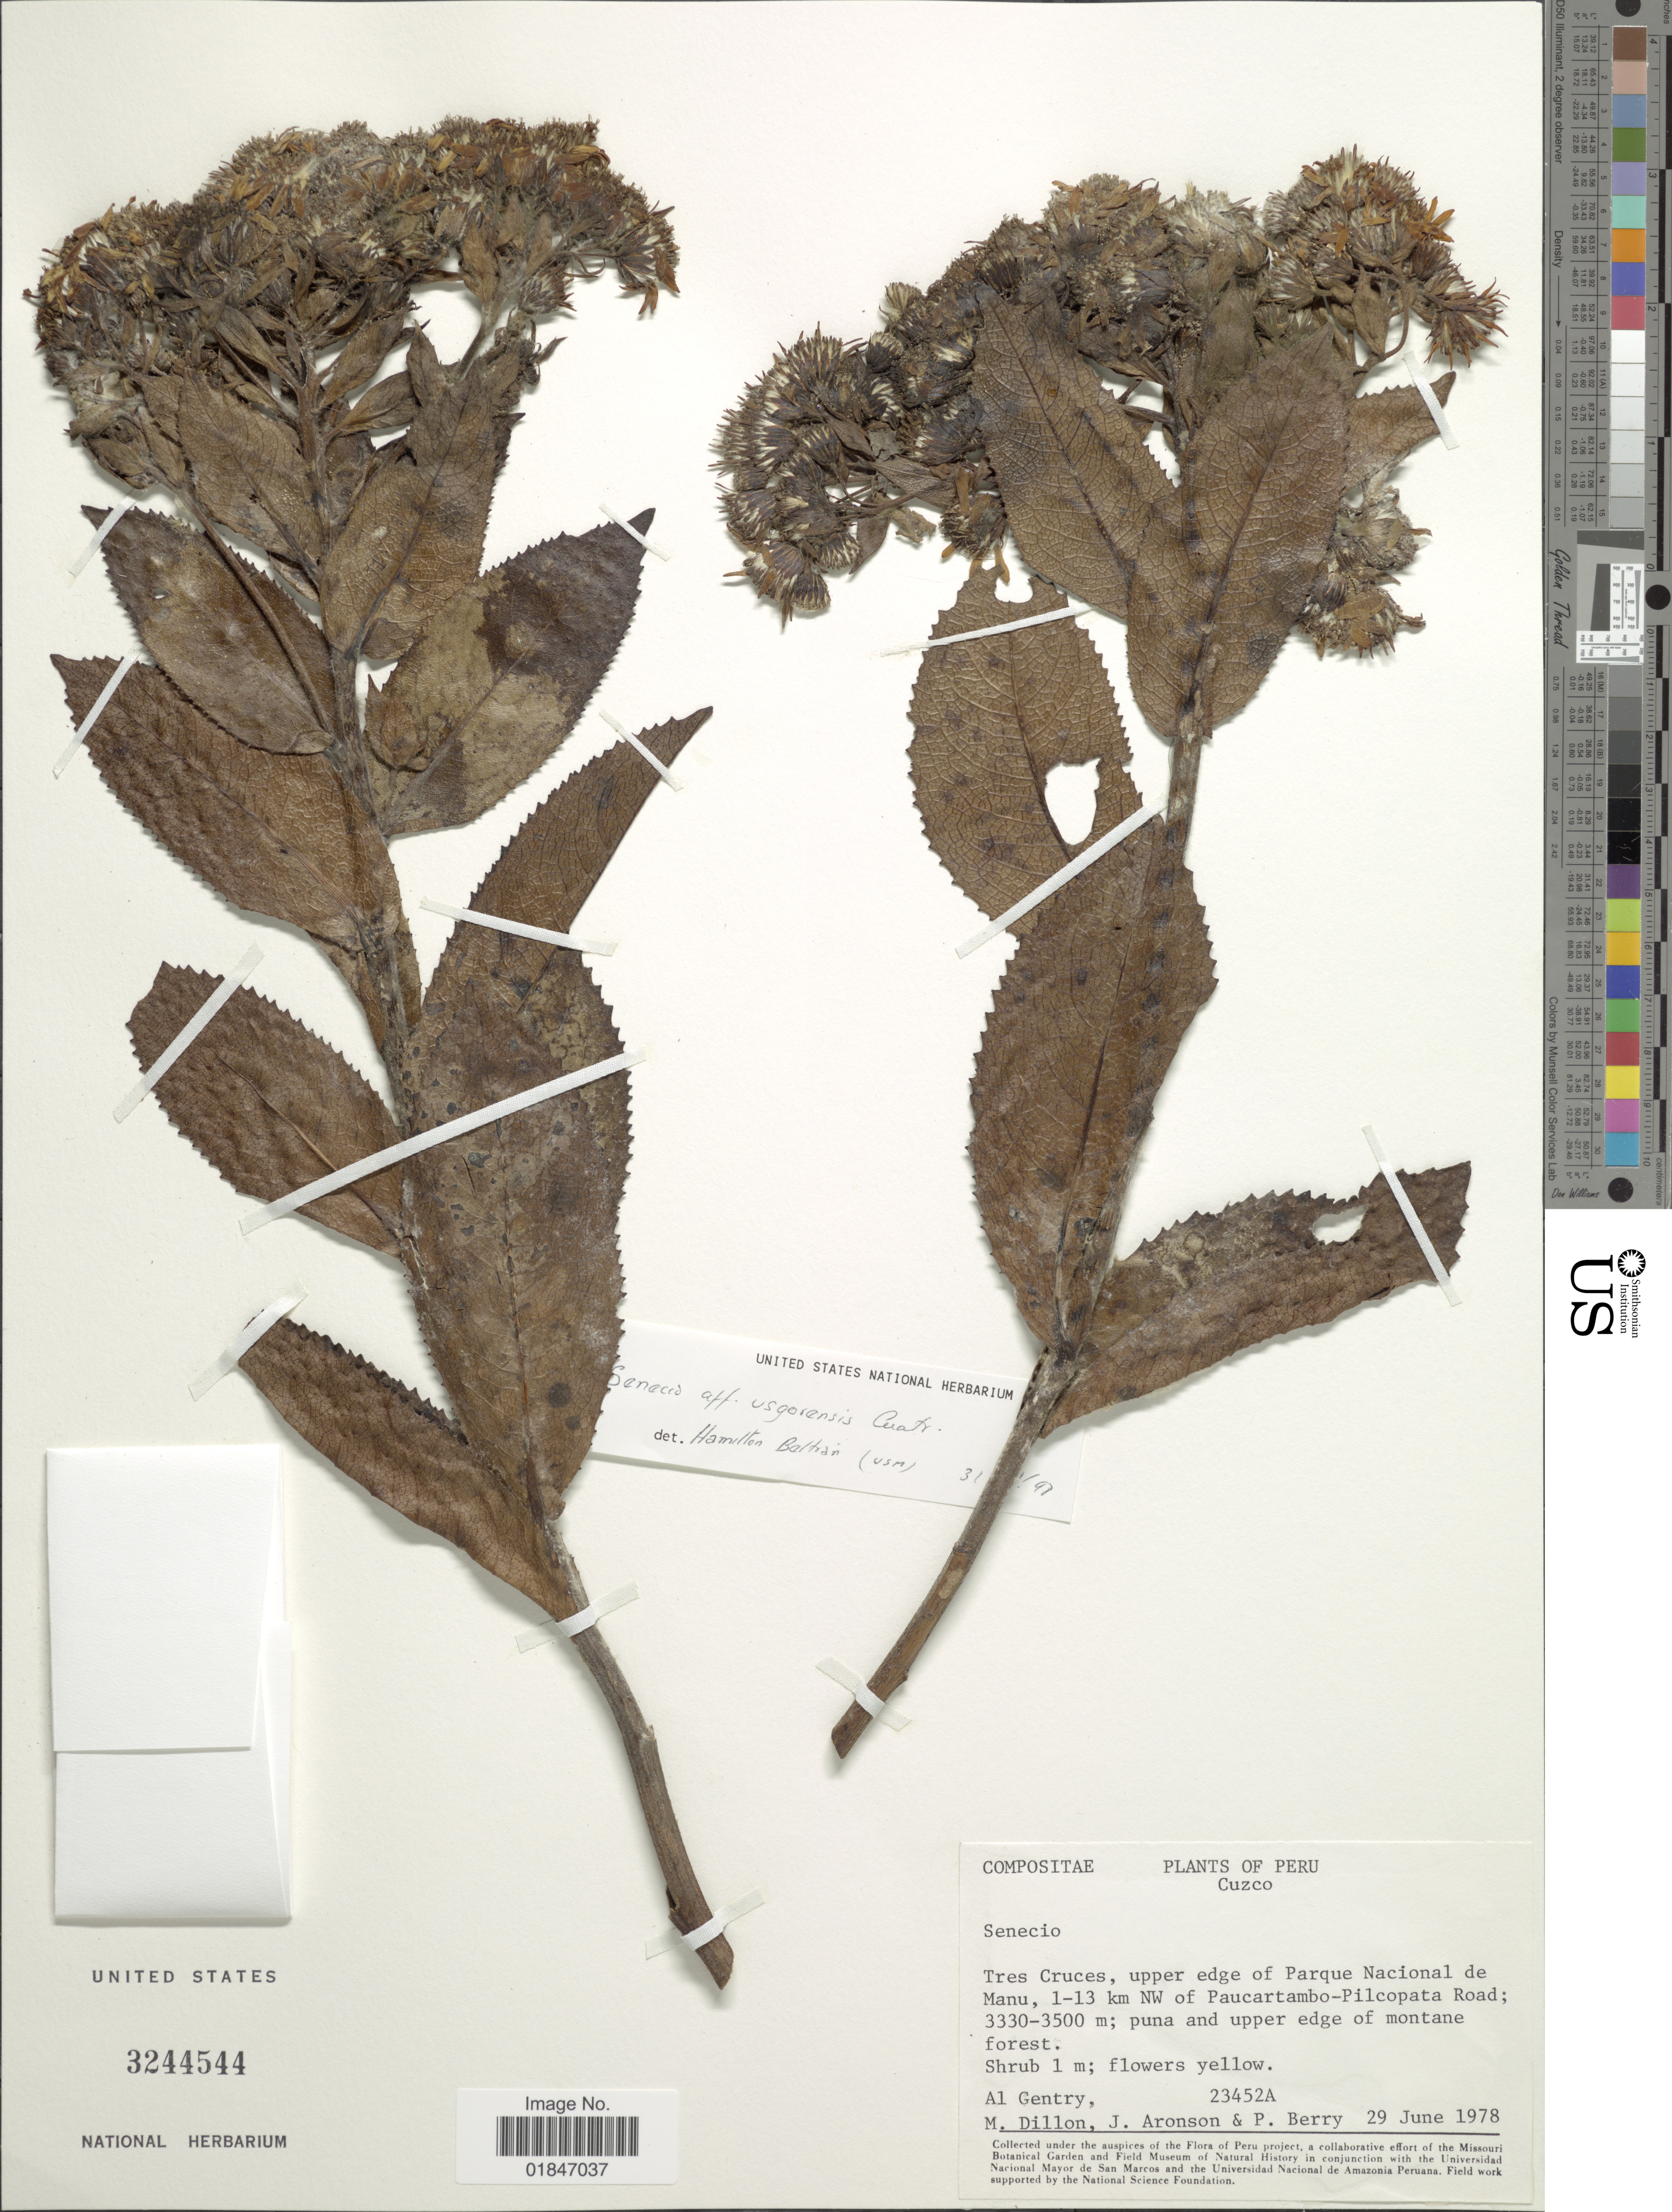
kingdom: Plantae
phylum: Tracheophyta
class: Magnoliopsida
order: Asterales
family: Asteraceae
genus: Dendrophorbium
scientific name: Dendrophorbium usgorense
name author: (Cuatrec.) C. Jeffrey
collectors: A. H. Gentry, M. O. Dillon, J. Aronson & P. Berry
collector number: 23452A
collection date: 1978-06-29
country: Peru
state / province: Cusco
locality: Cuzco. Tres Cruces, upper edge of Parque Nacional de Manu, 1-13 km NW of Paucartambo-Pilcopata Road.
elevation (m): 3330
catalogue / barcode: US 3244544